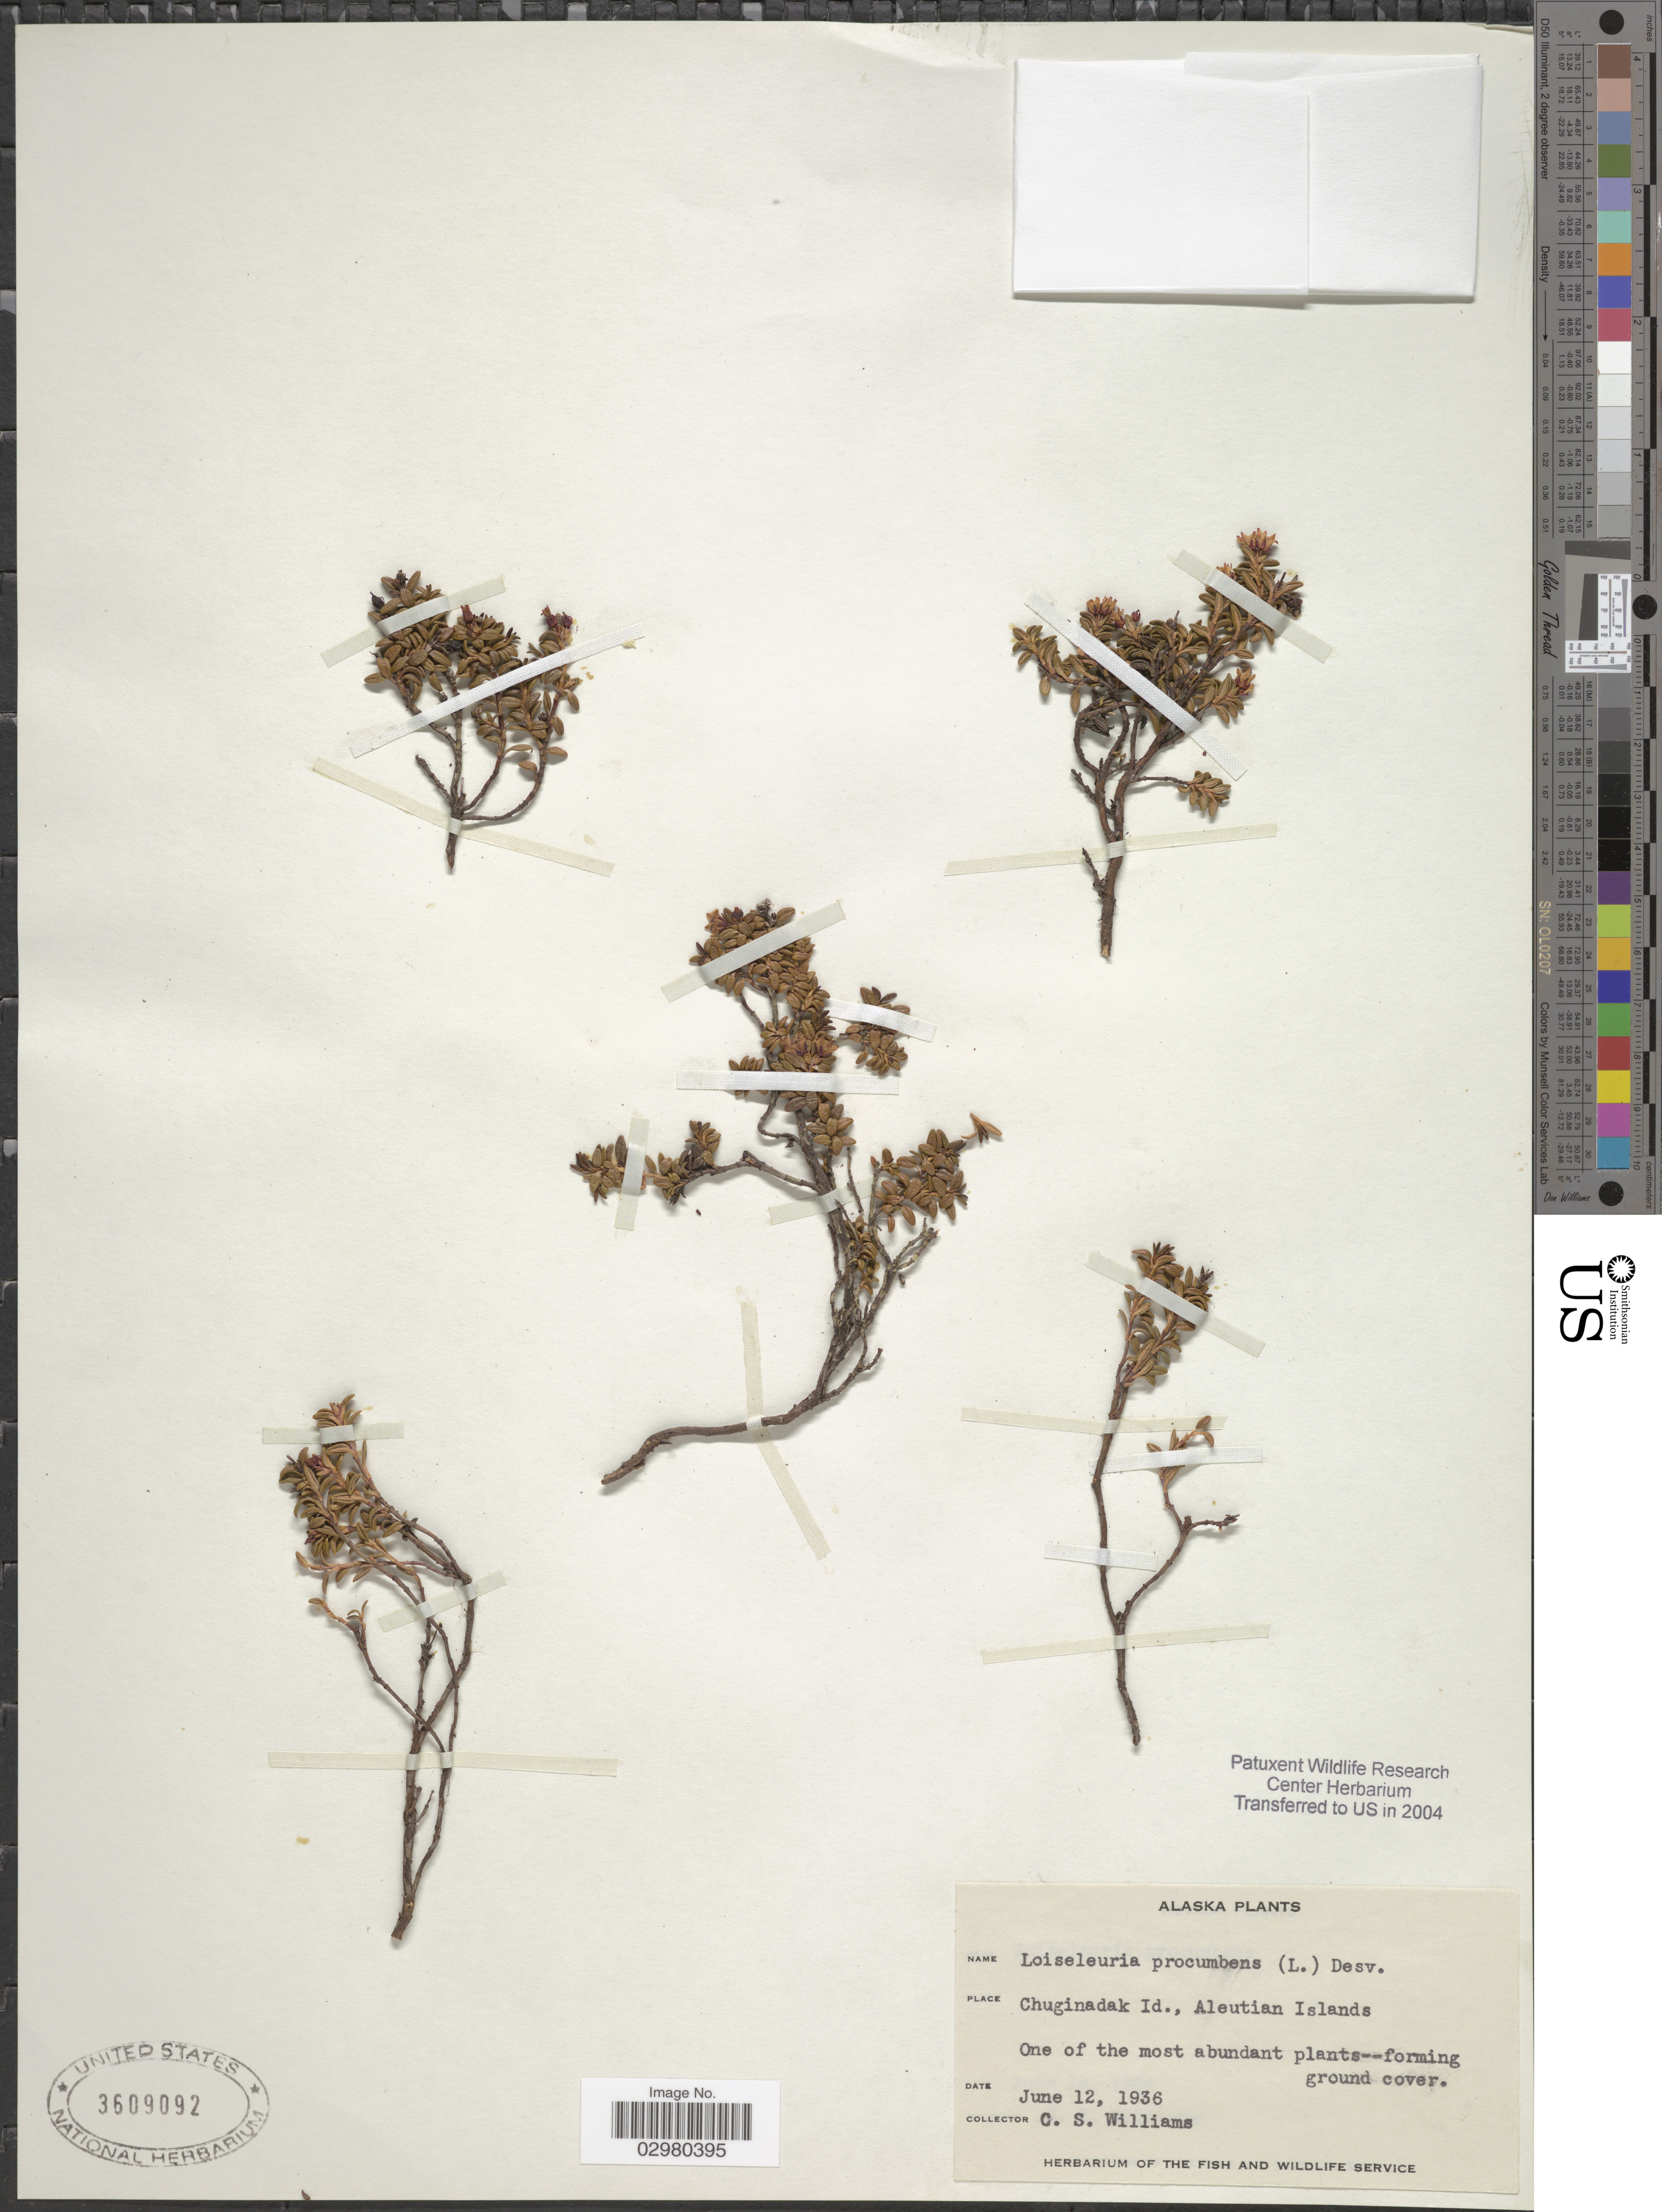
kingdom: Plantae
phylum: Tracheophyta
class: Magnoliopsida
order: Ericales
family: Ericaceae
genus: Loiseleuria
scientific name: Loiseleuria procumbens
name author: (L.) Desv.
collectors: C. Williams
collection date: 1936-06-12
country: United States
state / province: Alaska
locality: Chuginadak Id., Aleutian Islands.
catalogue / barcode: US 3609092